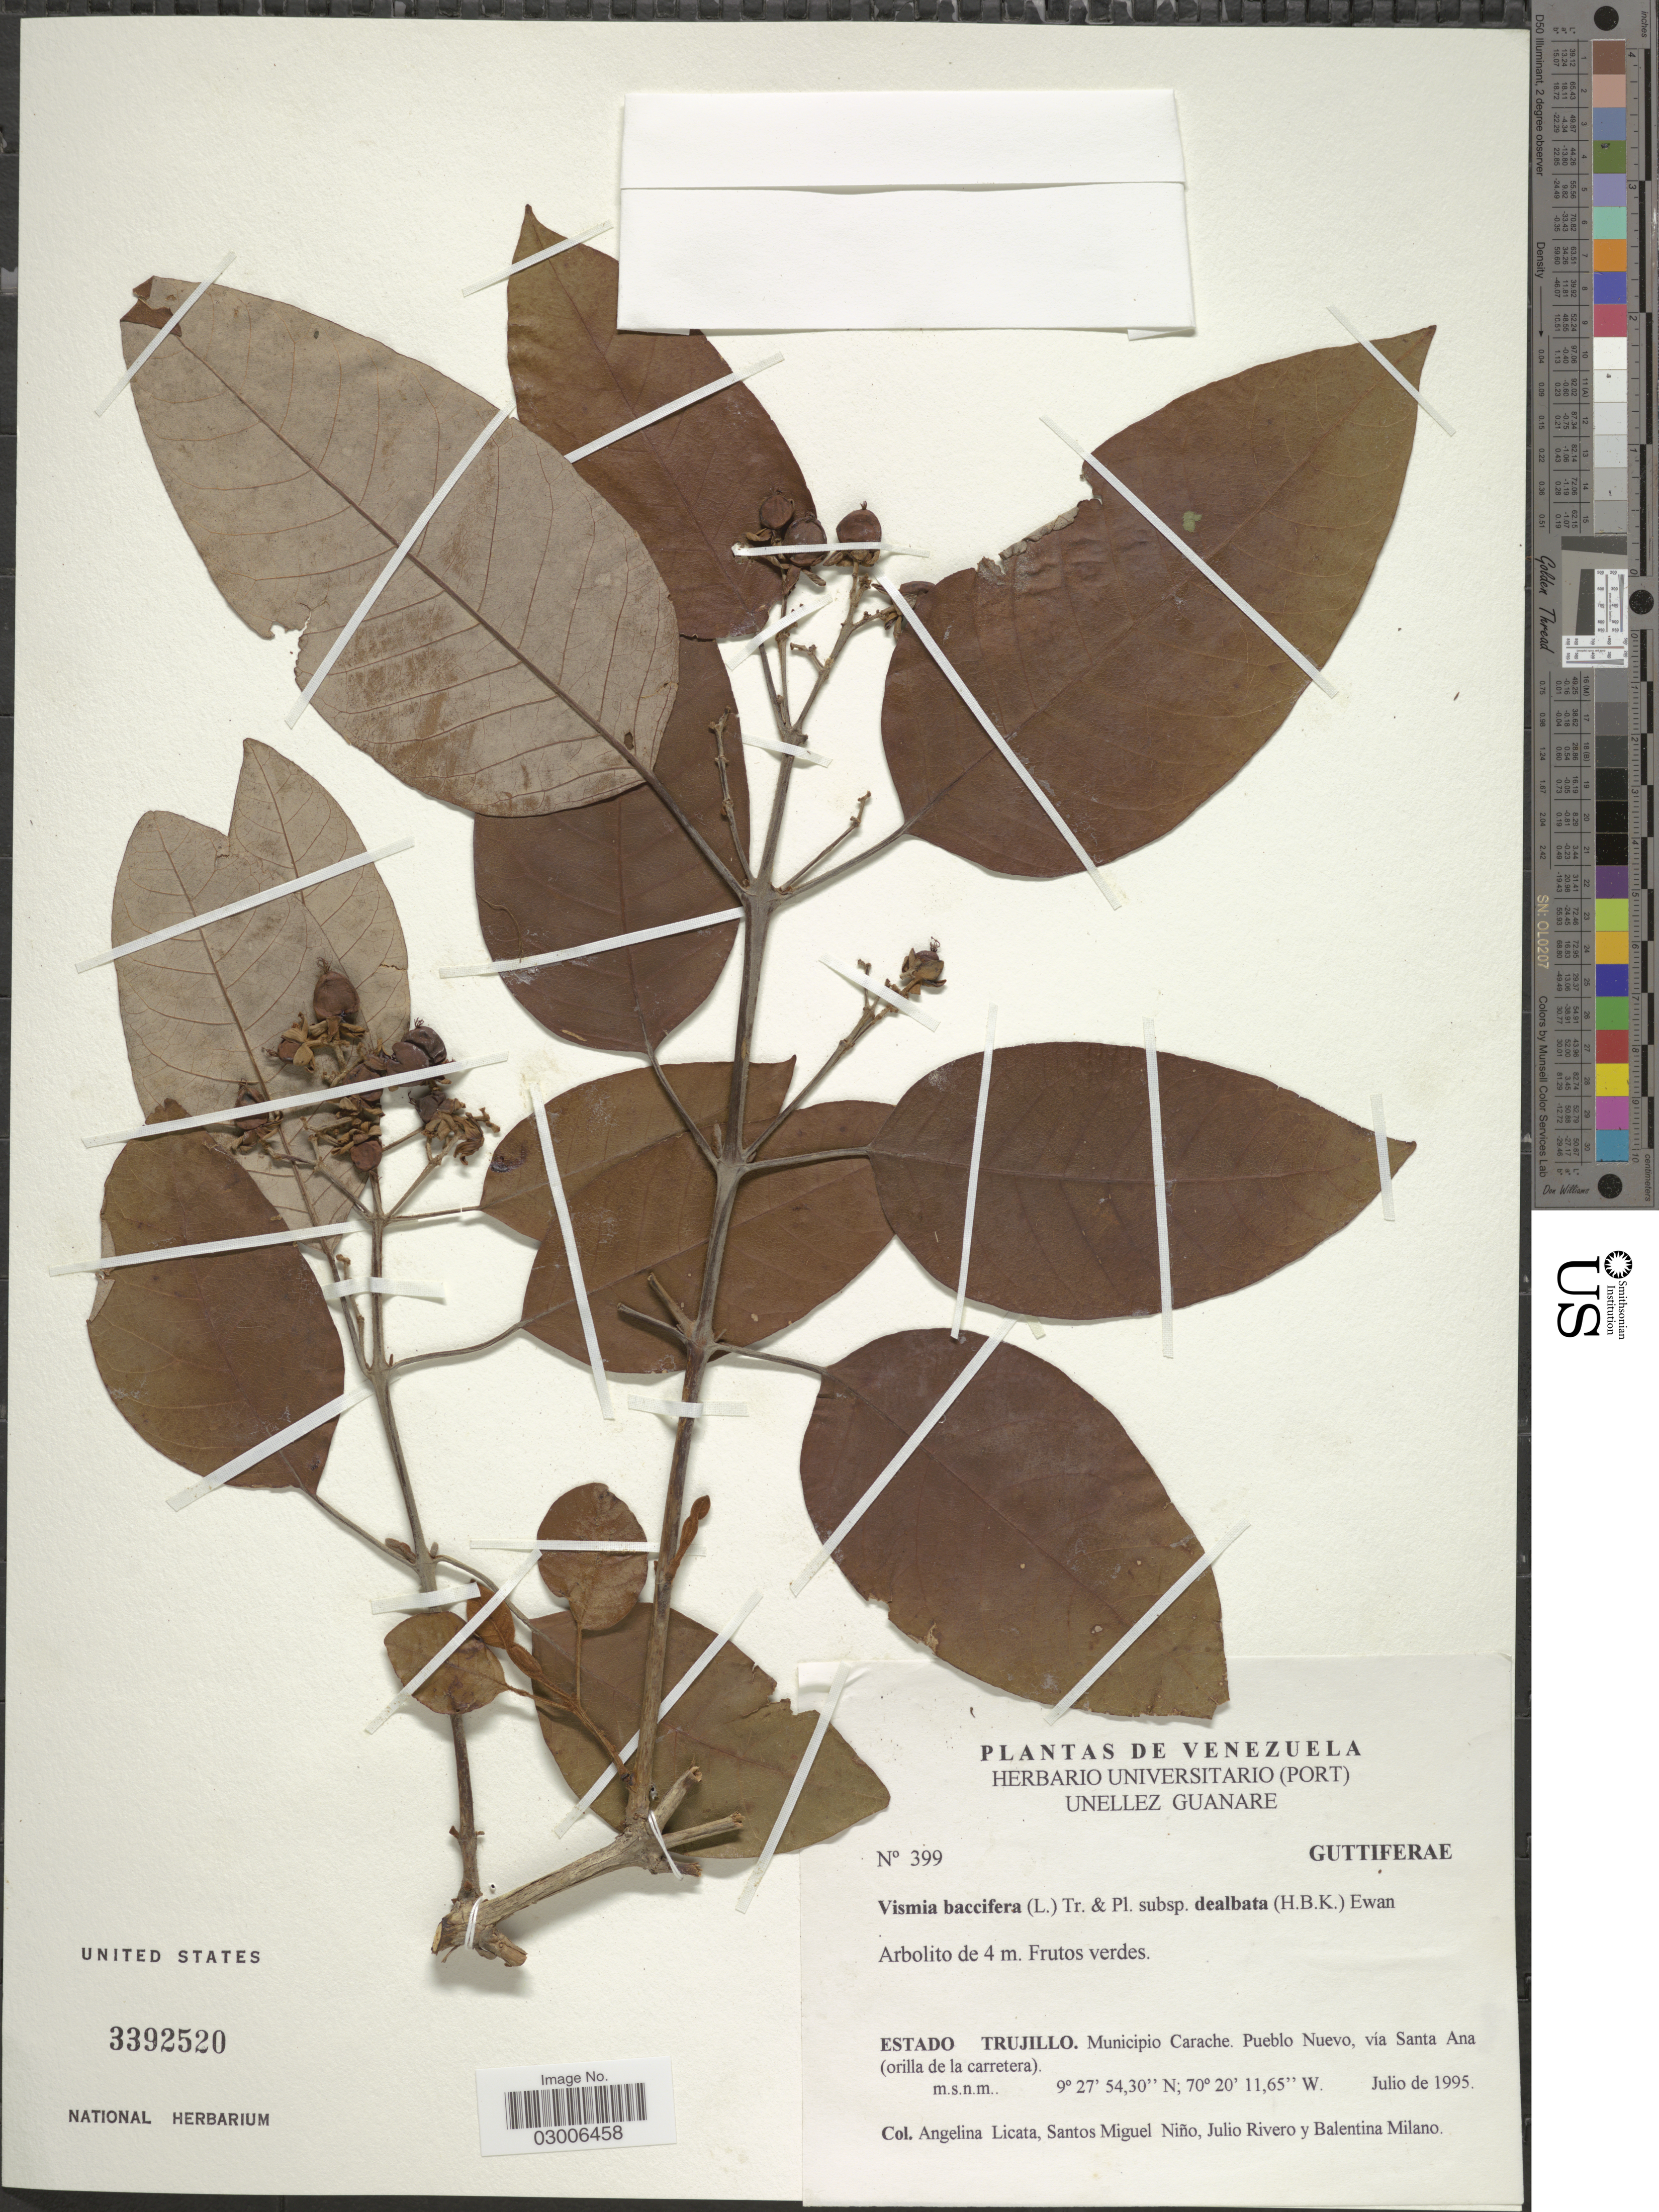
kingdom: Plantae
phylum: Tracheophyta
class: Magnoliopsida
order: Malpighiales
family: Hypericaceae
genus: Vismia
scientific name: Vismia baccifera subsp. dealbata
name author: (Kunth) Ewan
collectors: A. Licata, S. M. Niño, J. Rivero & B. Milano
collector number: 399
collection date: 1995-07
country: Venezuela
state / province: Trujillo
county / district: Carache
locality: Pueblo Nuevo, vía Santa Ana (orilla de la carretera)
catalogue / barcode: US 3392520